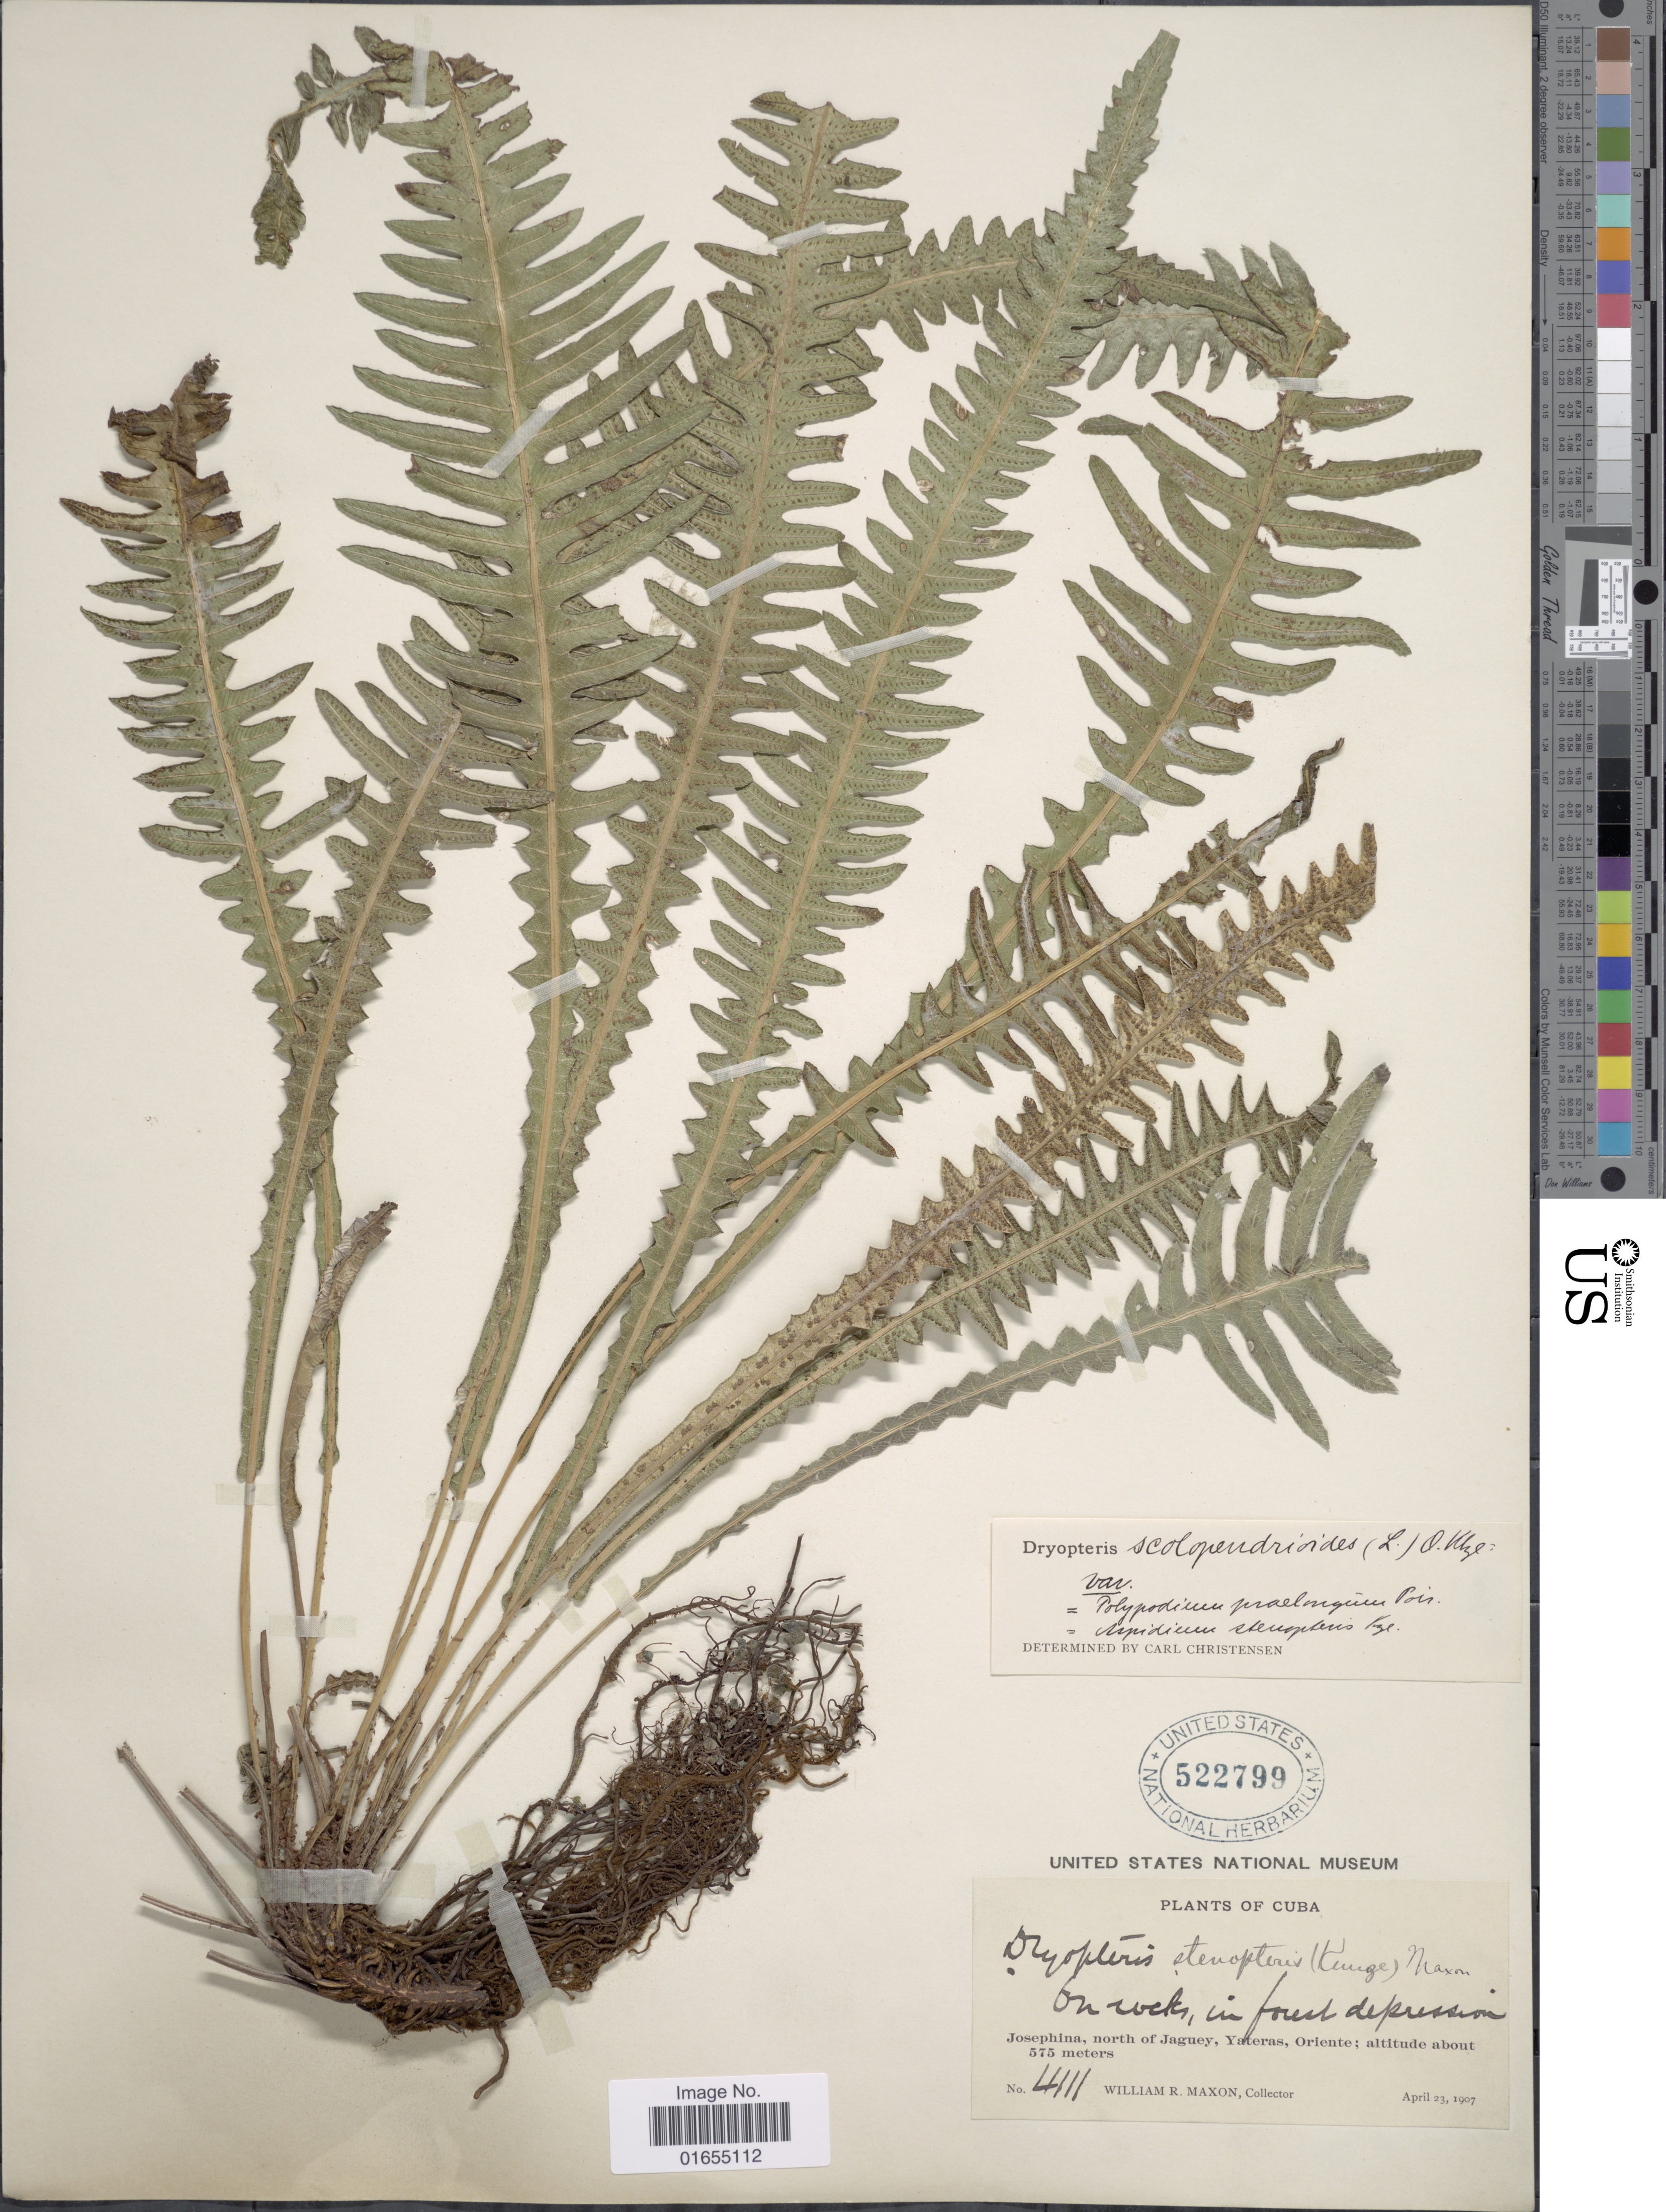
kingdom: Plantae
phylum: Tracheophyta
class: Polypodiopsida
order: Polypodiales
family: Thelypteridaceae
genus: Goniopteris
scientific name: Goniopteris scolopendrioides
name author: (L.) C. Presl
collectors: W. R. Maxon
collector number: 4111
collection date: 1907-04-23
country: Cuba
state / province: Oriente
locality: Josephina, north of Jaguey, Yateras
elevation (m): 575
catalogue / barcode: US 522799